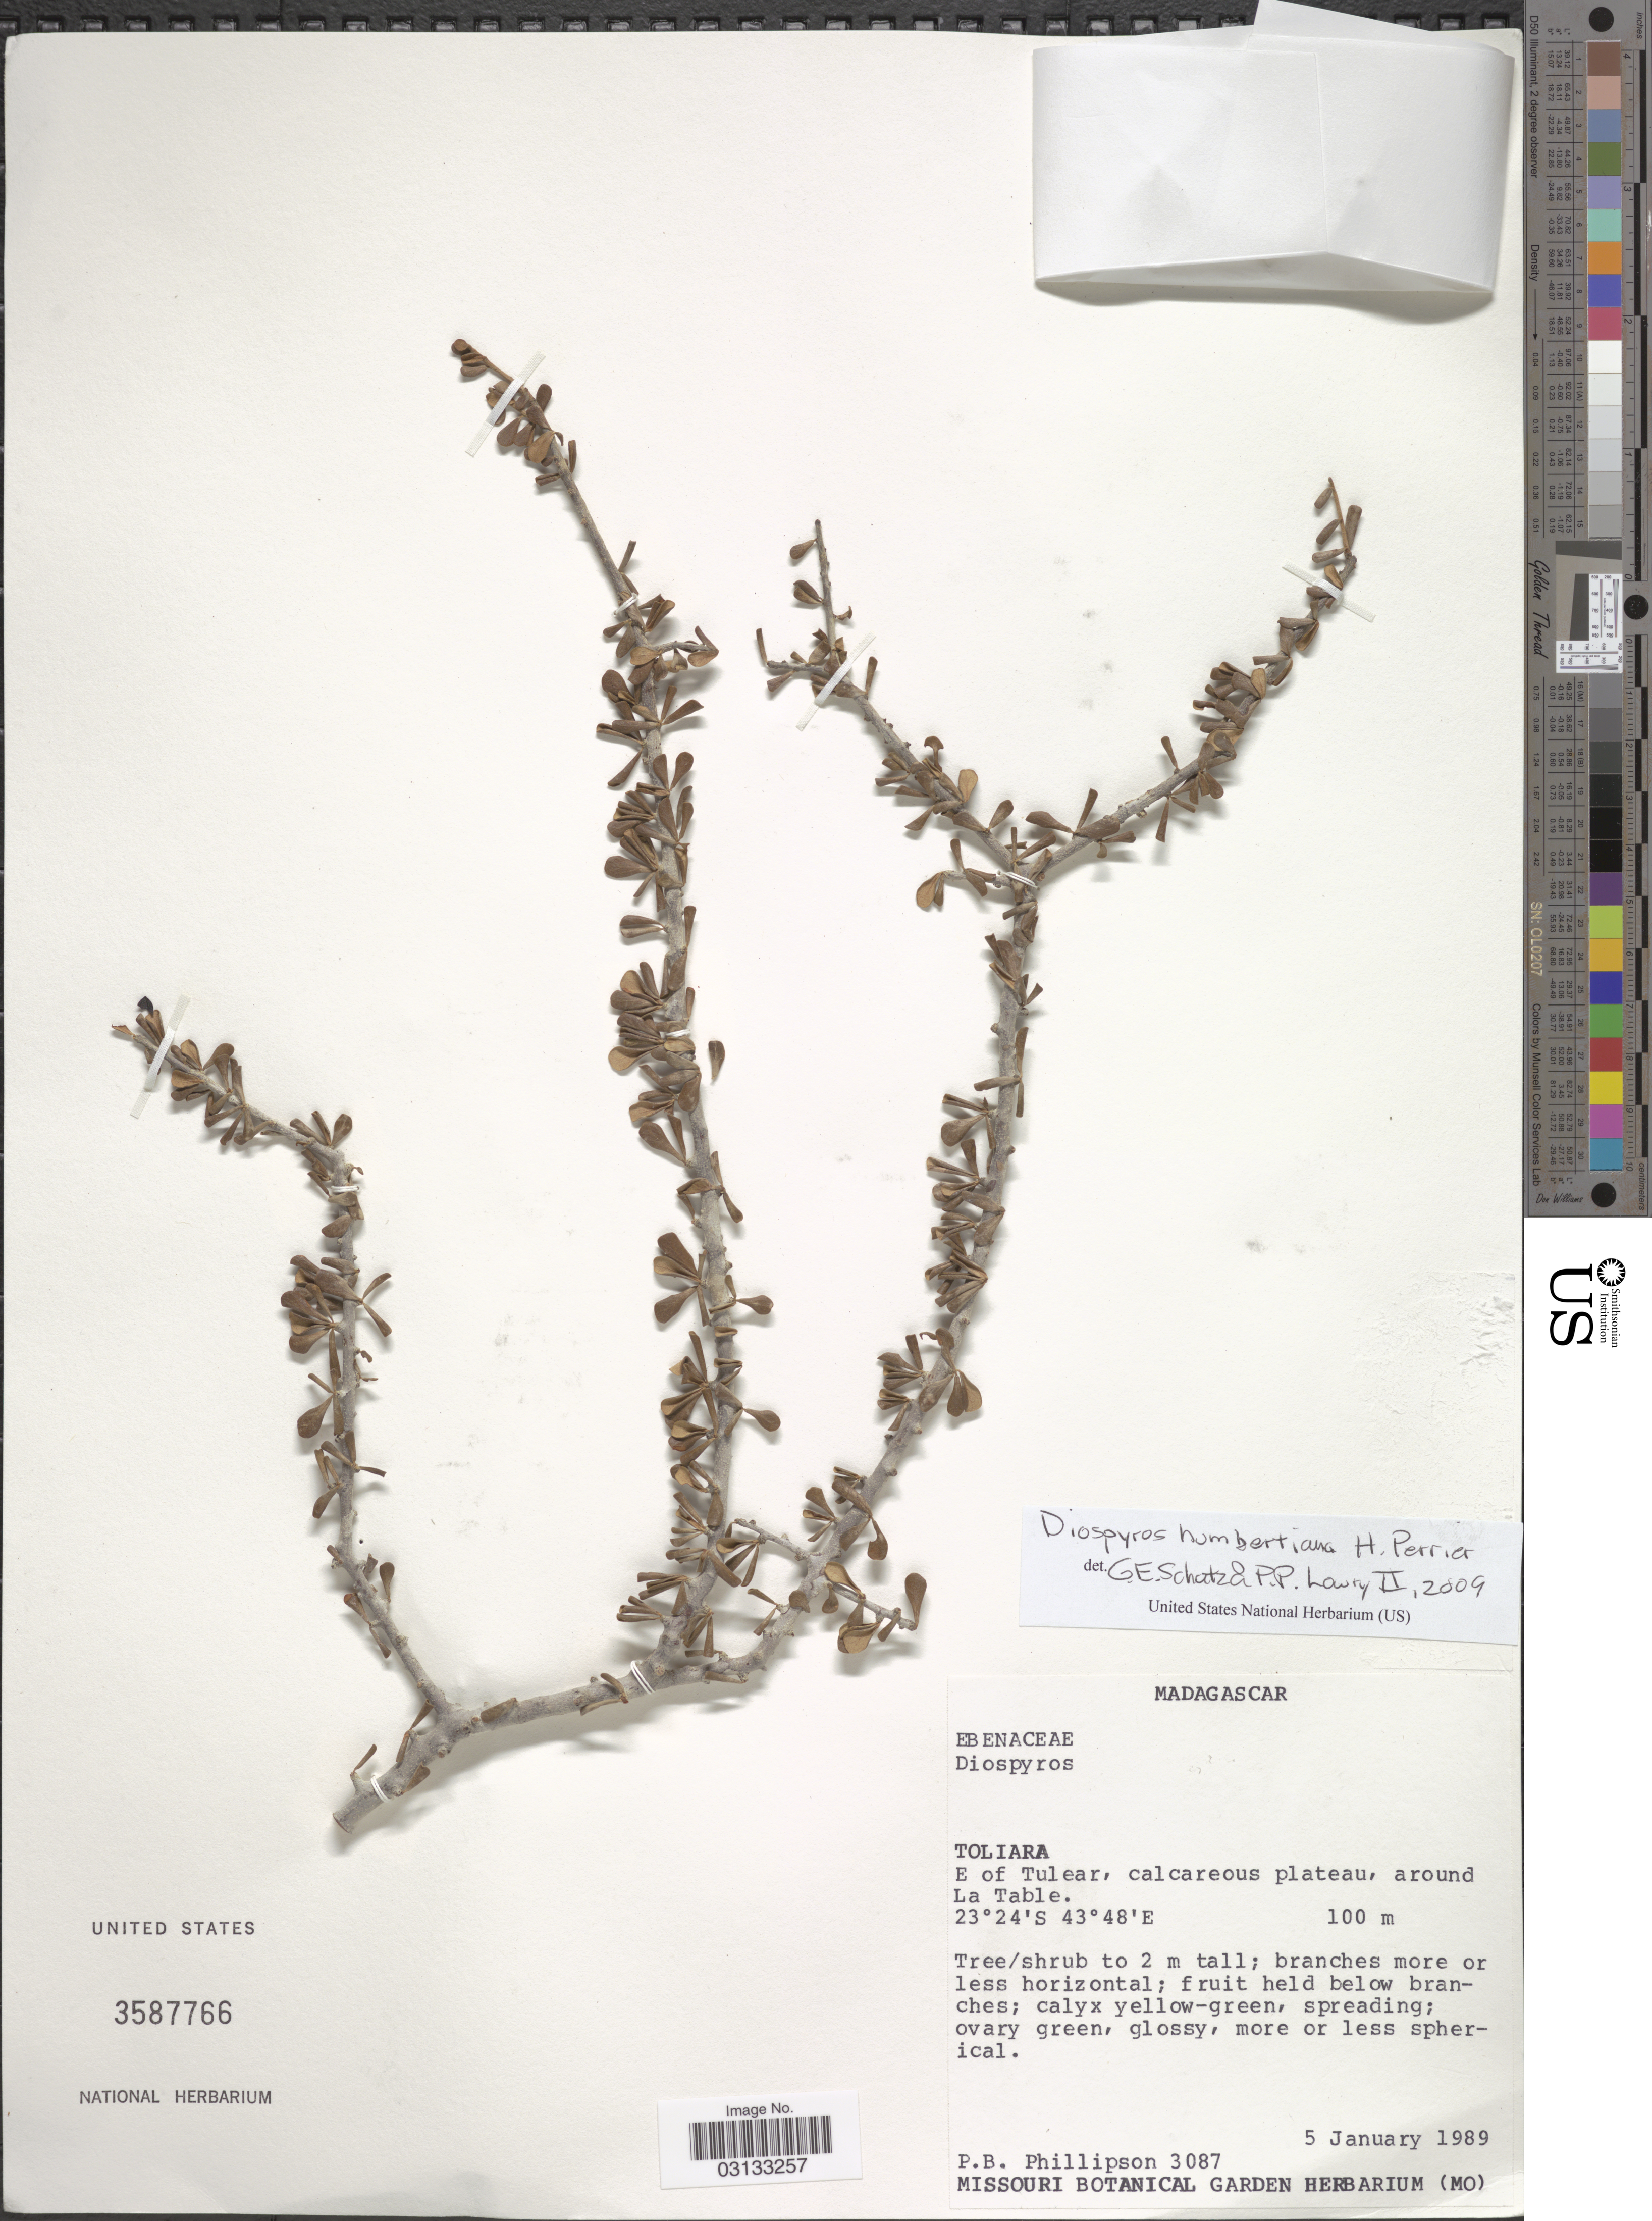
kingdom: Plantae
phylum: Tracheophyta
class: Magnoliopsida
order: Ericales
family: Ebenaceae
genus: Diospyros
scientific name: Diospyros haplostylis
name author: Boivin ex Hiern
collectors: P. B. Phillipson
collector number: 3087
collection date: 1989-01-05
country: Madagascar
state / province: Atsimo-Andrefana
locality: E of Tulear, calcareous plateau, around La Table.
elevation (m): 100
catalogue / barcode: US 3587766